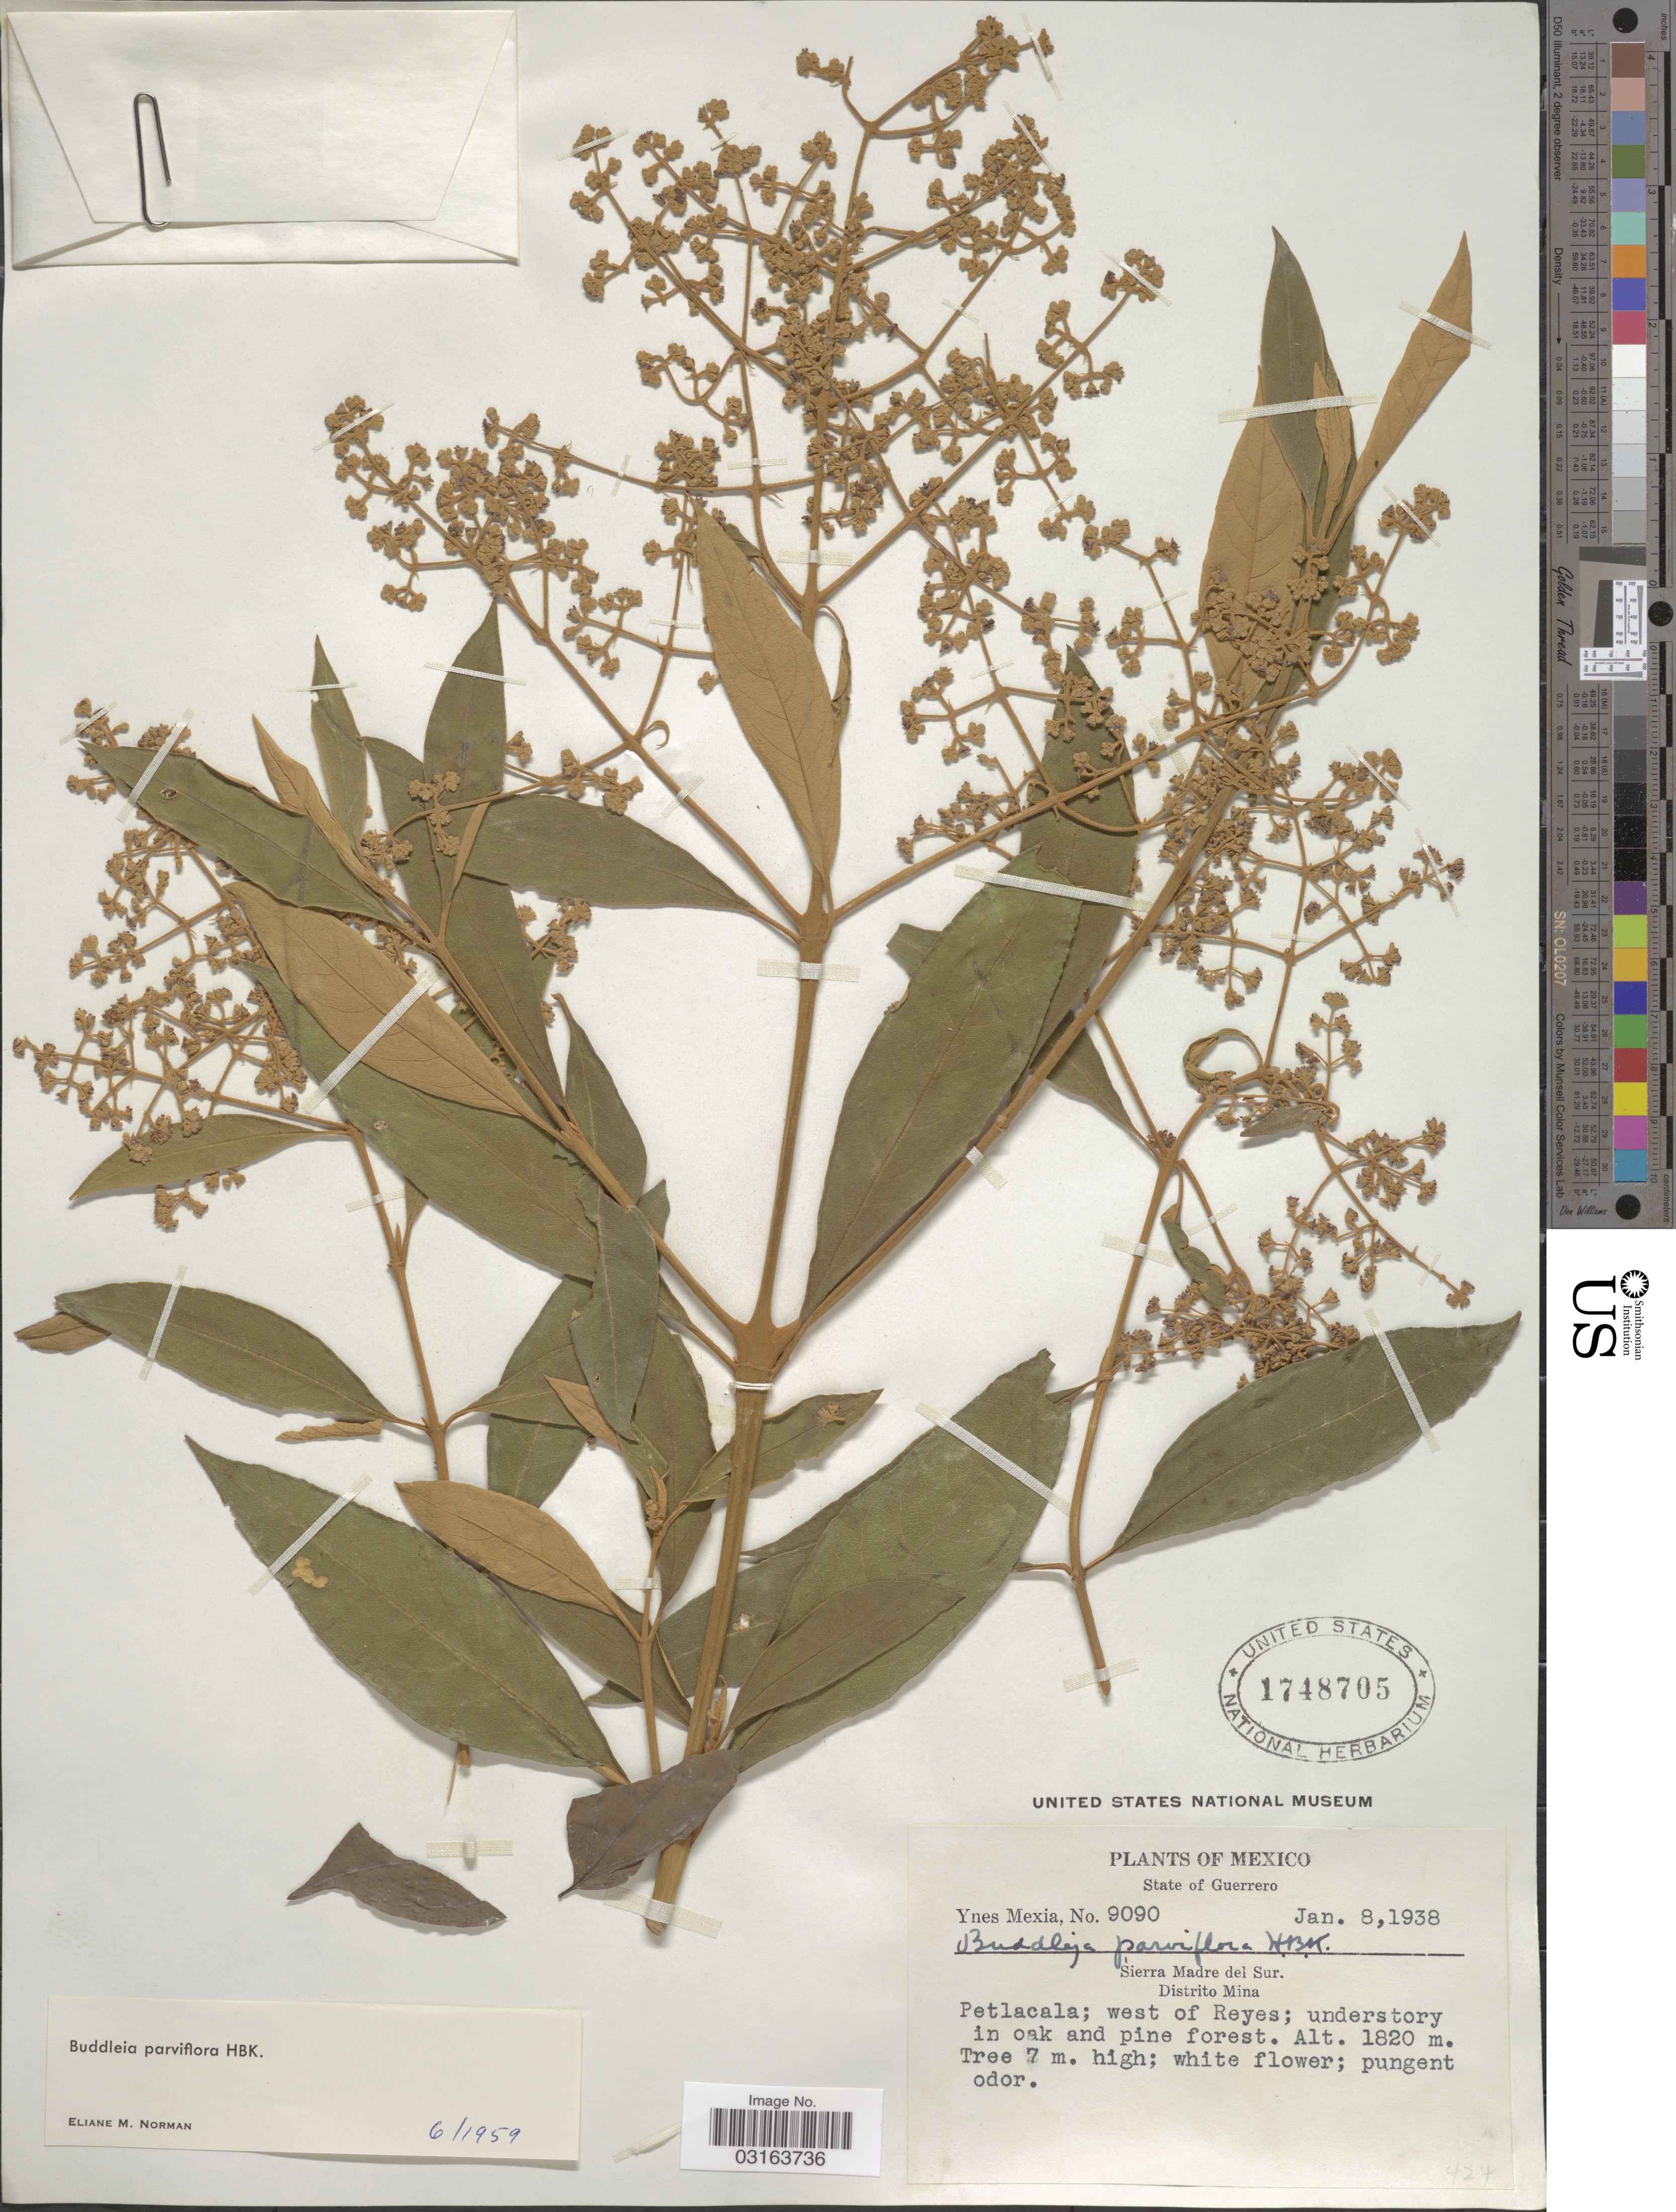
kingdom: Plantae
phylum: Tracheophyta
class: Magnoliopsida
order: Lamiales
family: Scrophulariaceae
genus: Buddleja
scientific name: Buddleja parviflora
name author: Kunth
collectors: Y. Mexia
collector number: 9090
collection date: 1938-01-08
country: Mexico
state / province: Guerrero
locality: Sierra Madre del Sur. Distrito Mina. Petlacala; west of Reyes.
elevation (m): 1820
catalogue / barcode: US 1748705